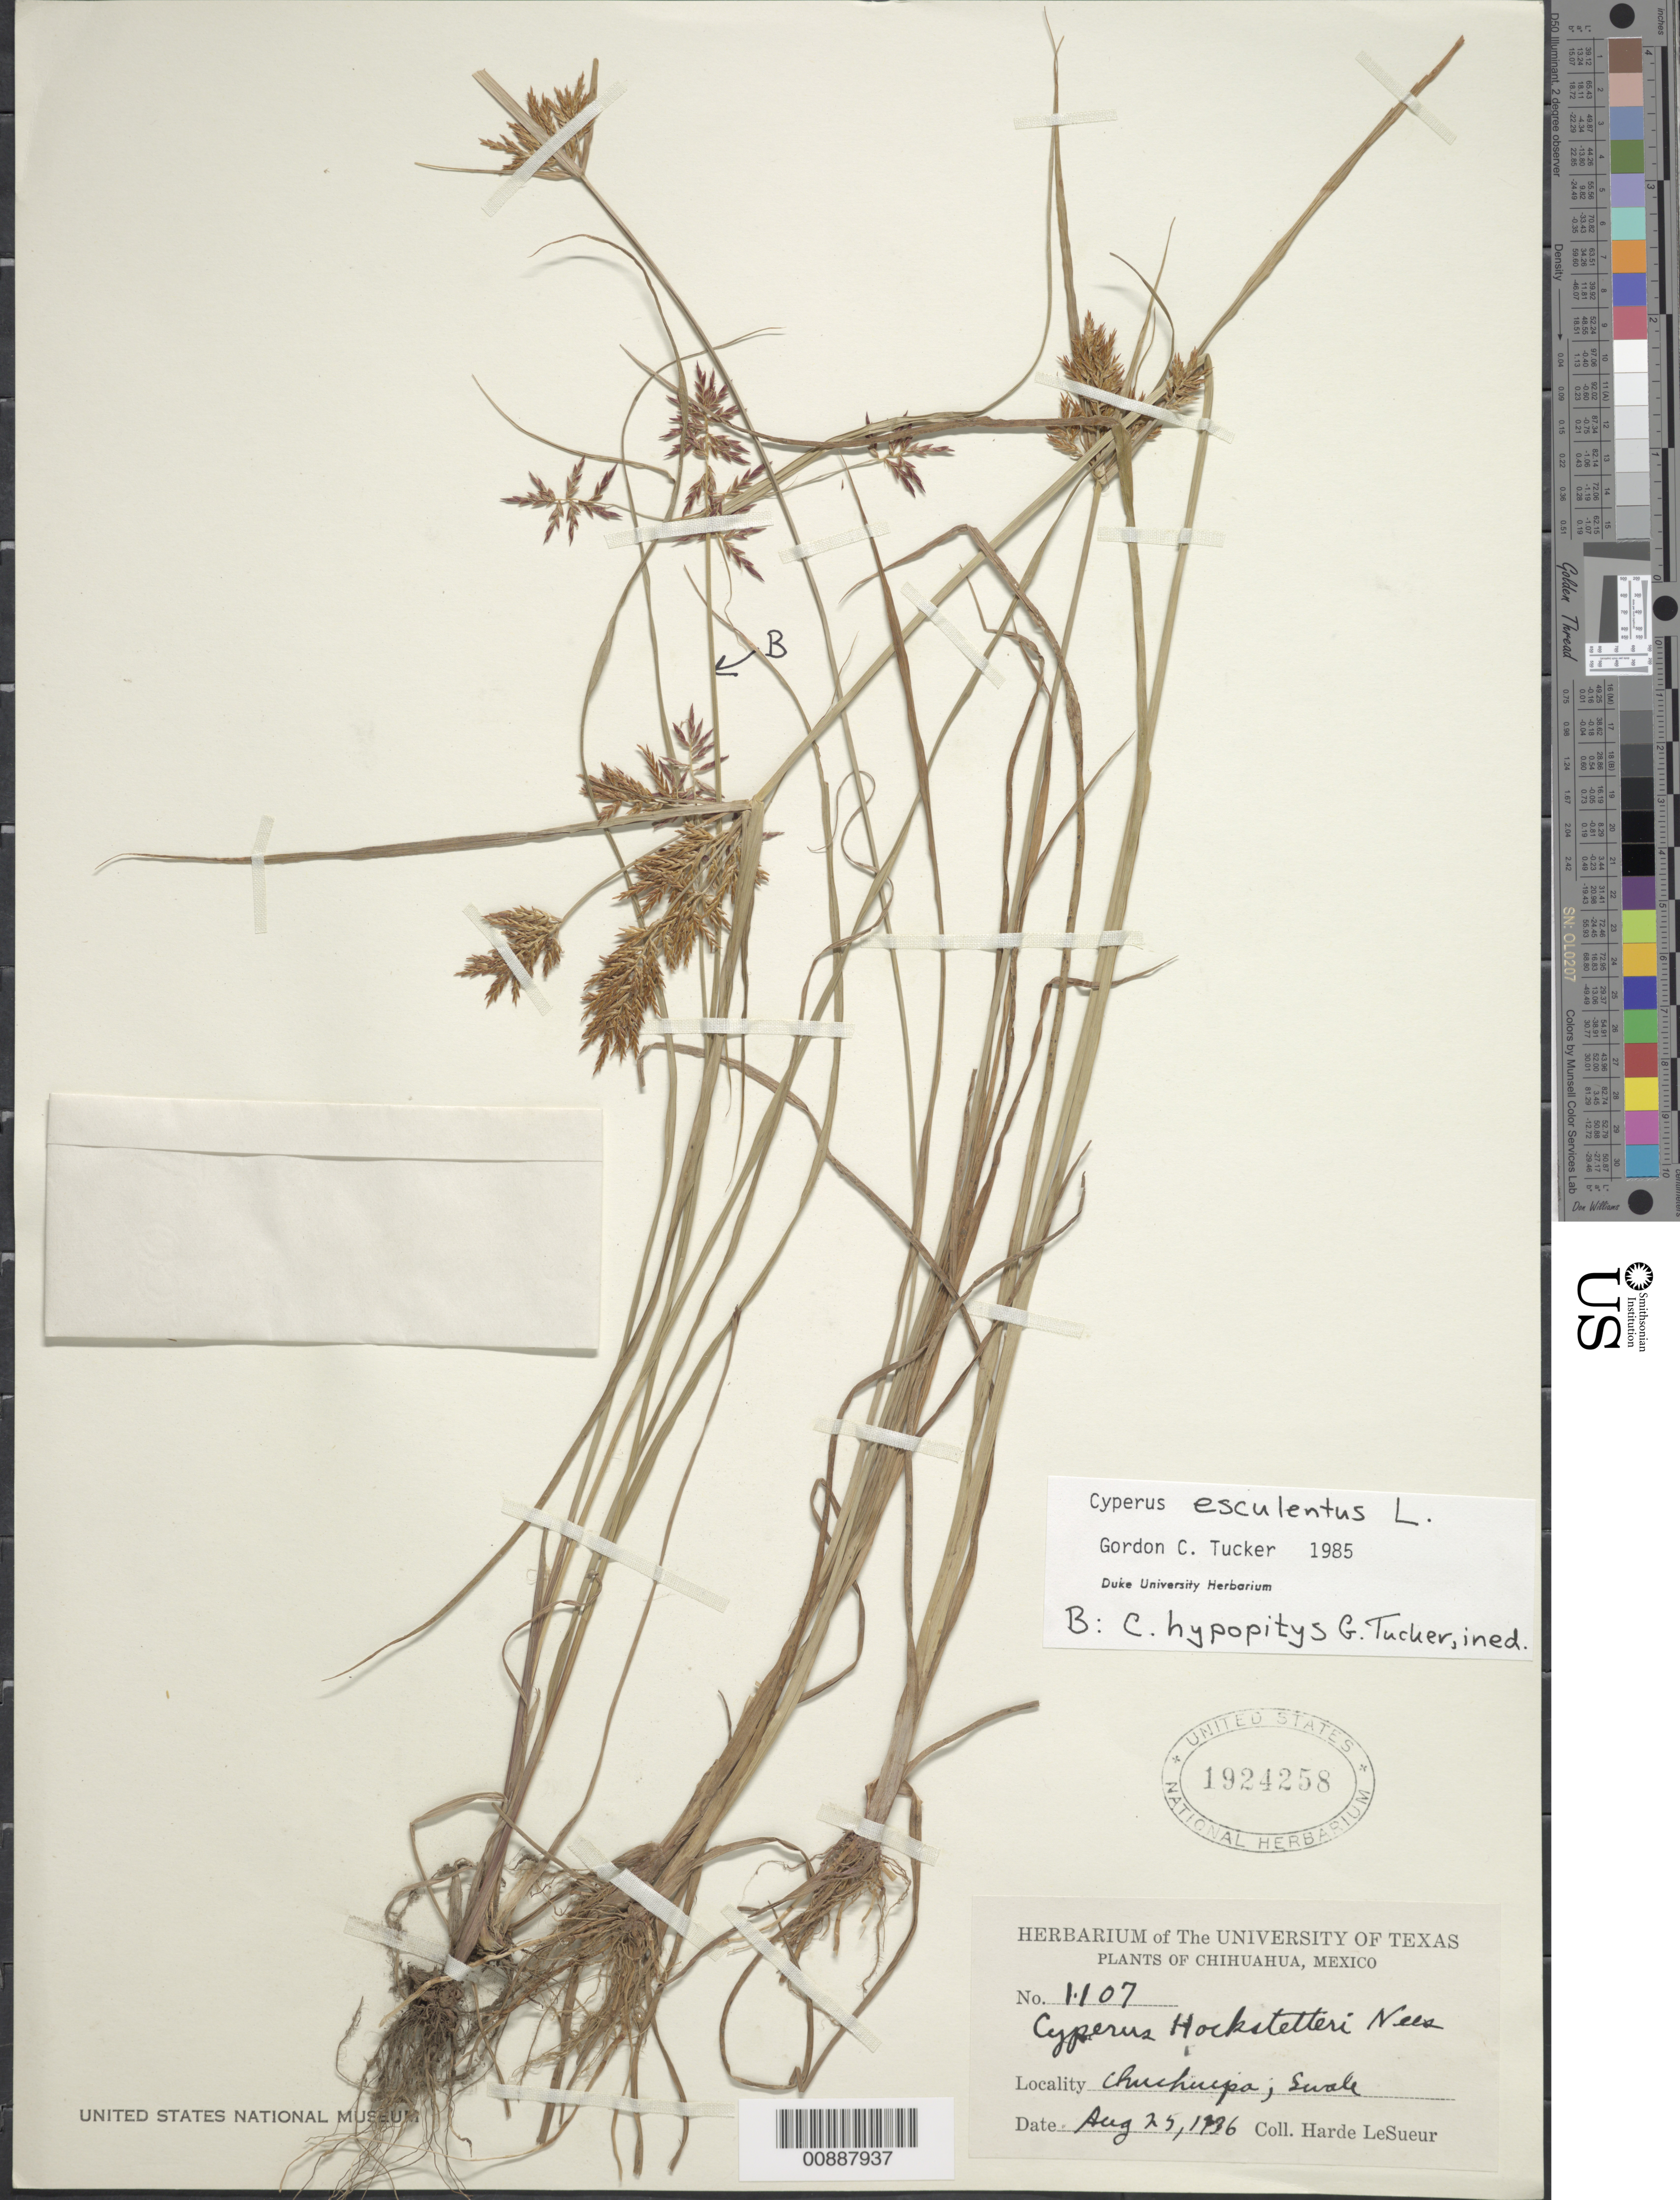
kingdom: Plantae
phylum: Tracheophyta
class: Liliopsida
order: Poales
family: Cyperaceae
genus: Cyperus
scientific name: Cyperus esculentus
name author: L.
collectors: D. H. LeSueur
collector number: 1107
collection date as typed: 25 Aug 1936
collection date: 1936-08-25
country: Mexico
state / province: Chihuahua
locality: Chuchuipa, Chihuahua.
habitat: Swale.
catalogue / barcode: US 1924258